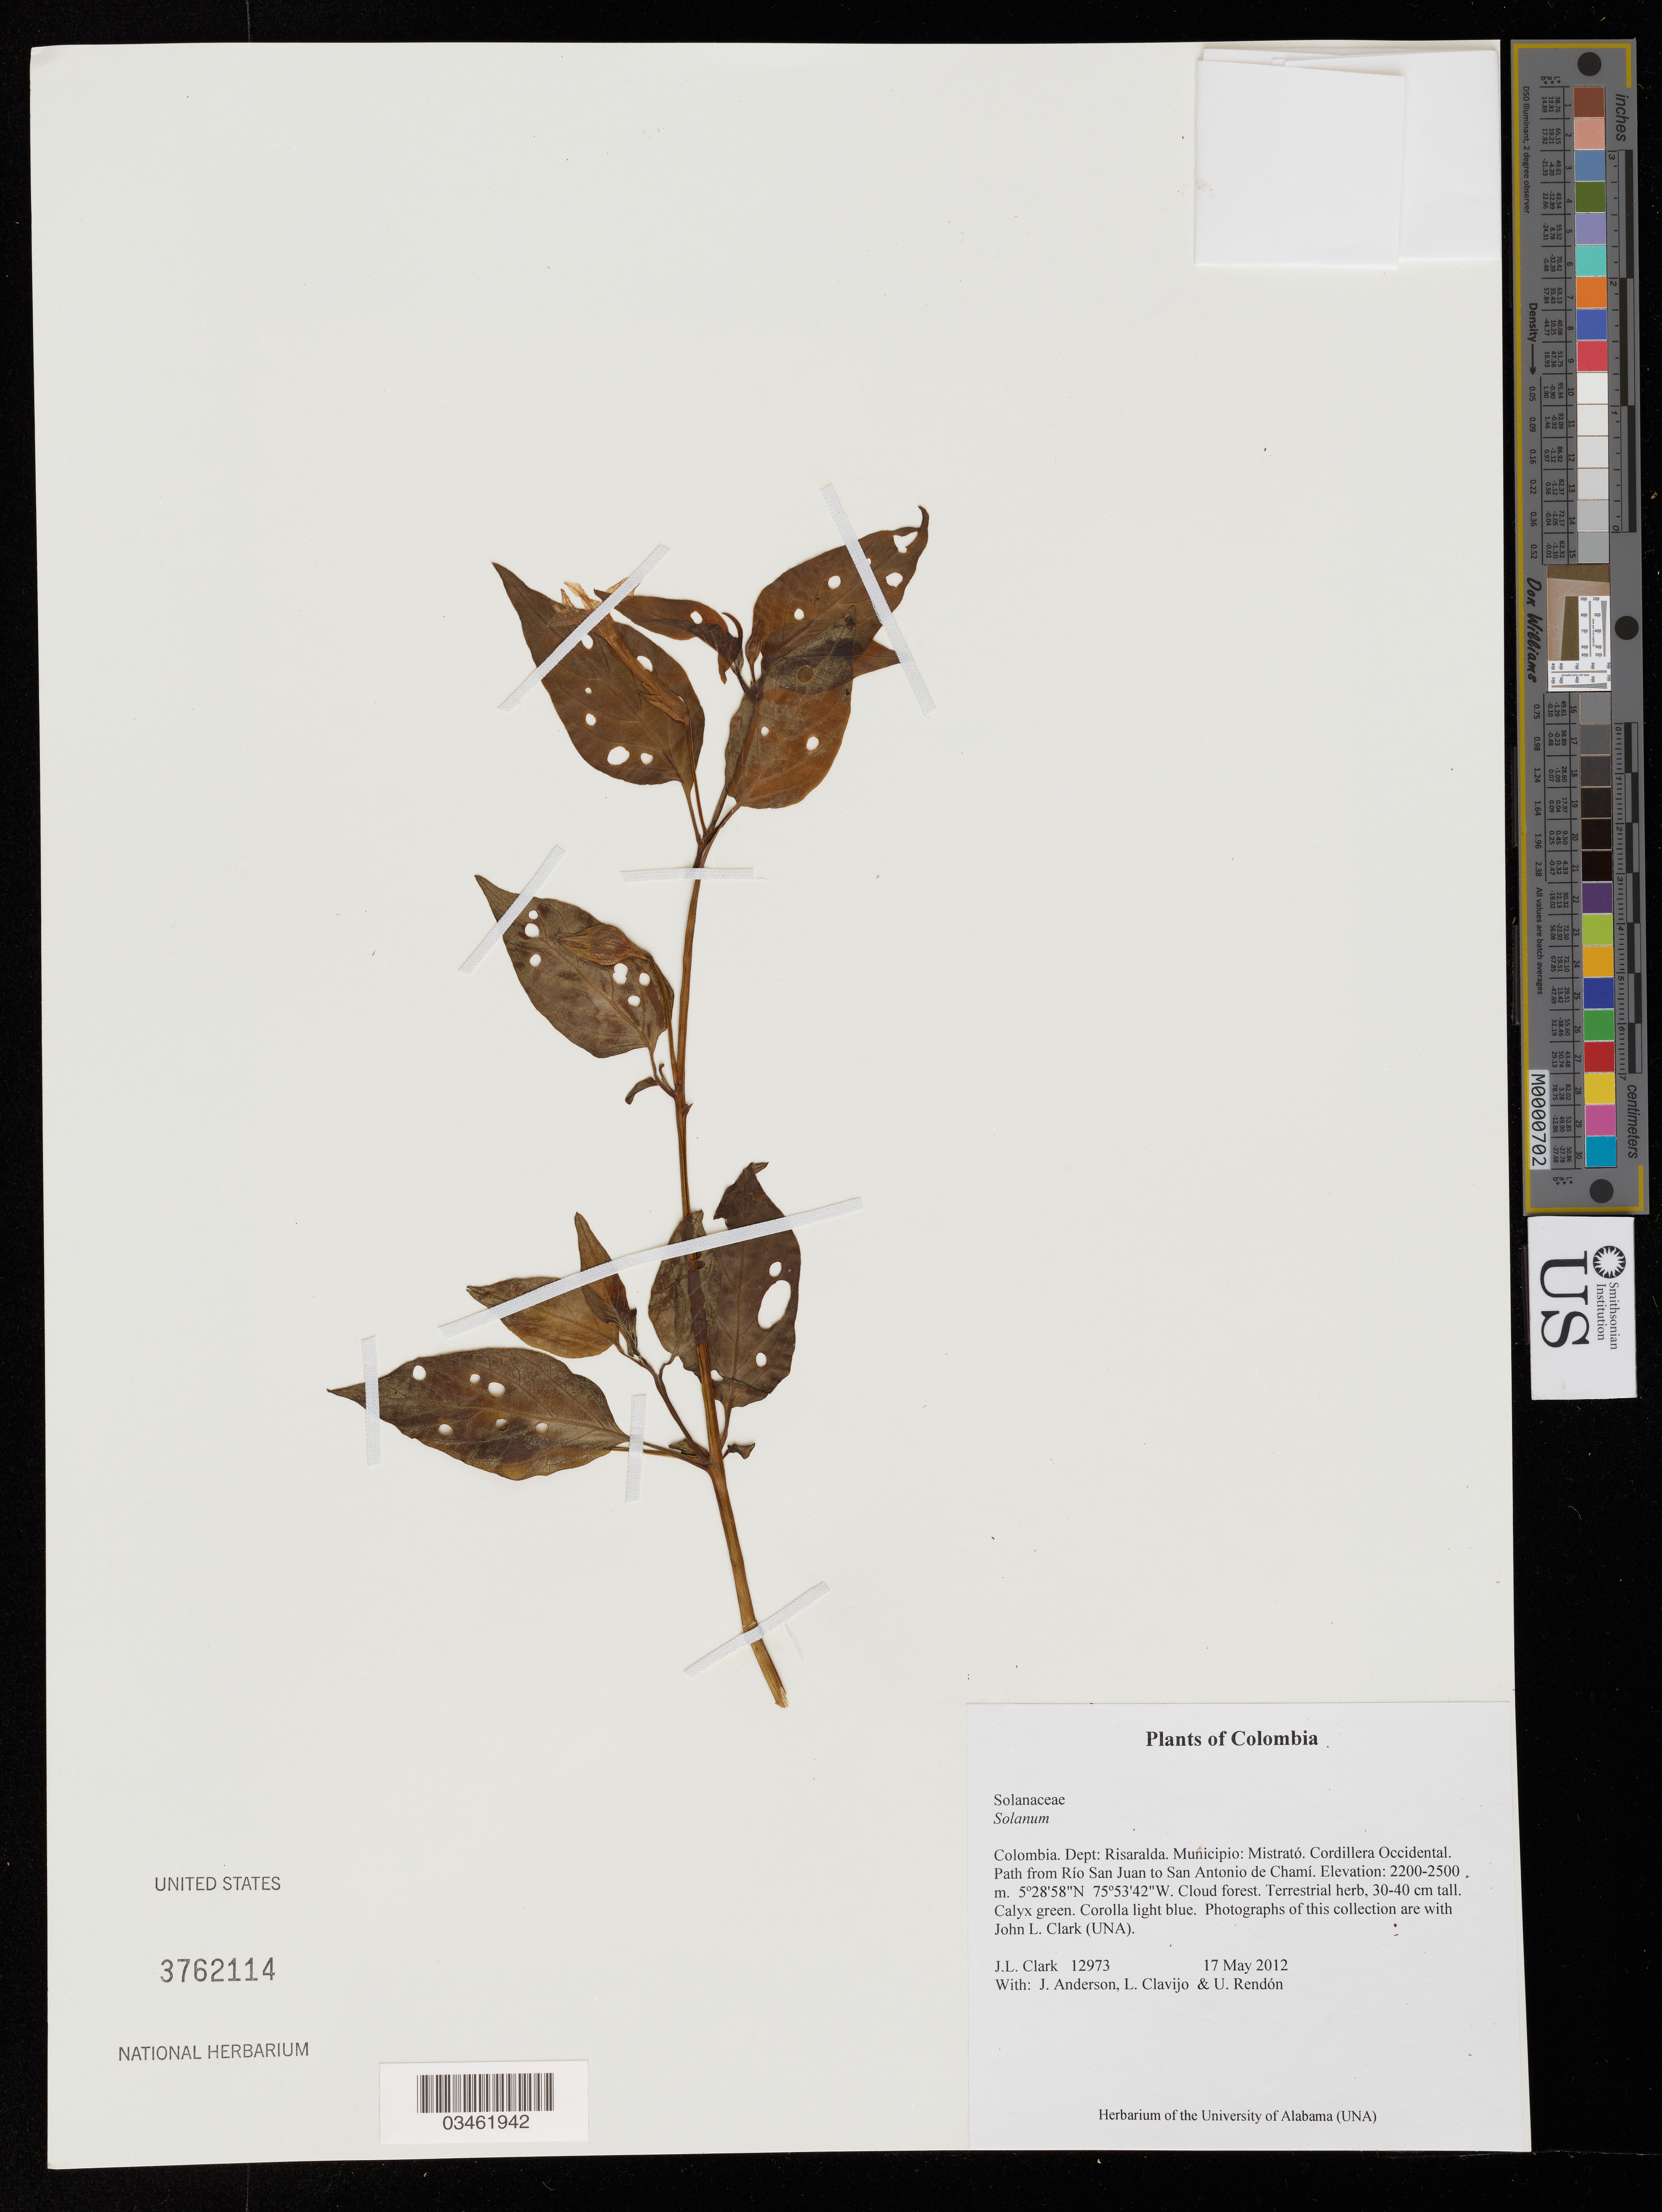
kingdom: Plantae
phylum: Tracheophyta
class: Magnoliopsida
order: Solanales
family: Solanaceae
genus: Solanum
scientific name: Solanum (Leptostemonum) sp.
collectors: J. L. Clark, J. Anderson, L. Clavijo & U. Rendón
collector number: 12973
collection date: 2012-05-17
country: Colombia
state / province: Risaralda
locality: Dept: Risaralda. Municipio: Mistrató. Cordillera Occidental. Path from Río San Juan to San Antonio de Chamí.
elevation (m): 2200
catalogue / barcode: US 3762114